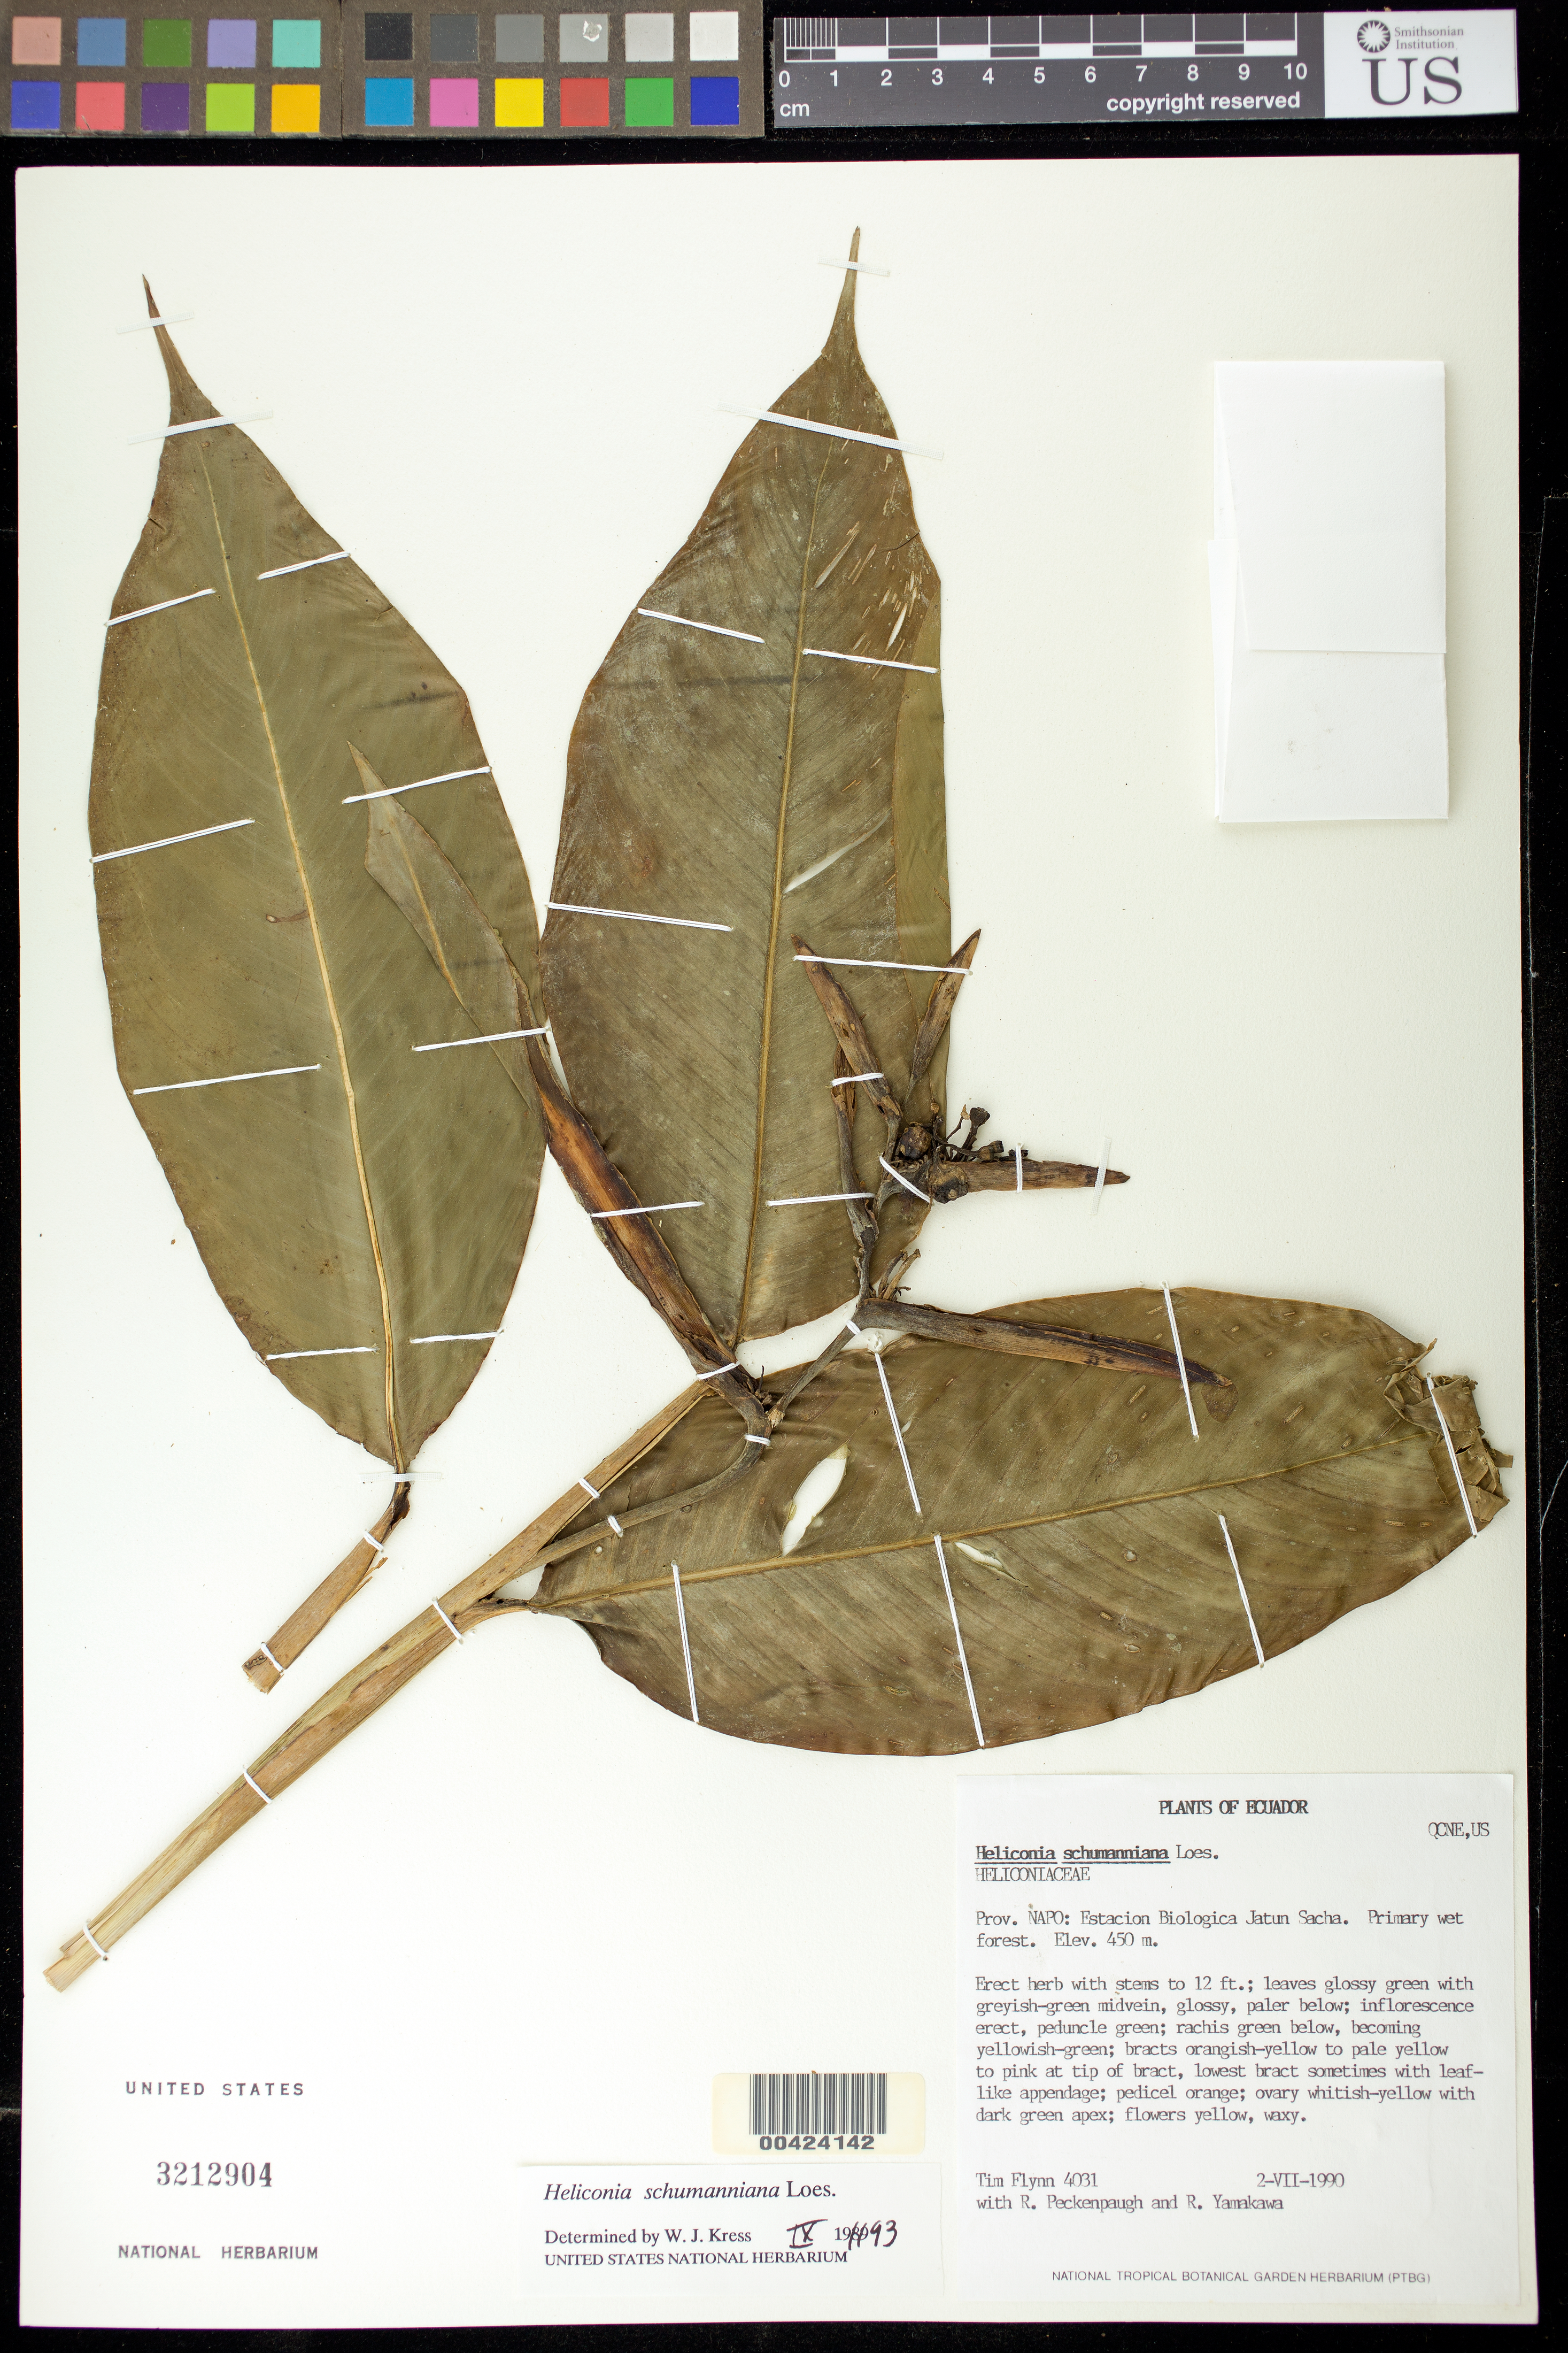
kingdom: Plantae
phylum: Tracheophyta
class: Liliopsida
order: Zingiberales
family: Heliconiaceae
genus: Heliconia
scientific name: Heliconia schumanniana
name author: Loes.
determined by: Kress, W. J., (US), Smithsonian Institution - National Museum of Natural History (UNITED STATES)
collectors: T. W. Flynn, R. Peckenpaugh & R. Yamakawa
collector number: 4031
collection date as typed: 02 Jul 1990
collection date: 1990-07-02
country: Ecuador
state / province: Napo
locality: Estacion biologica jatun scaha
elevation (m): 450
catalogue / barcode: US 3242904